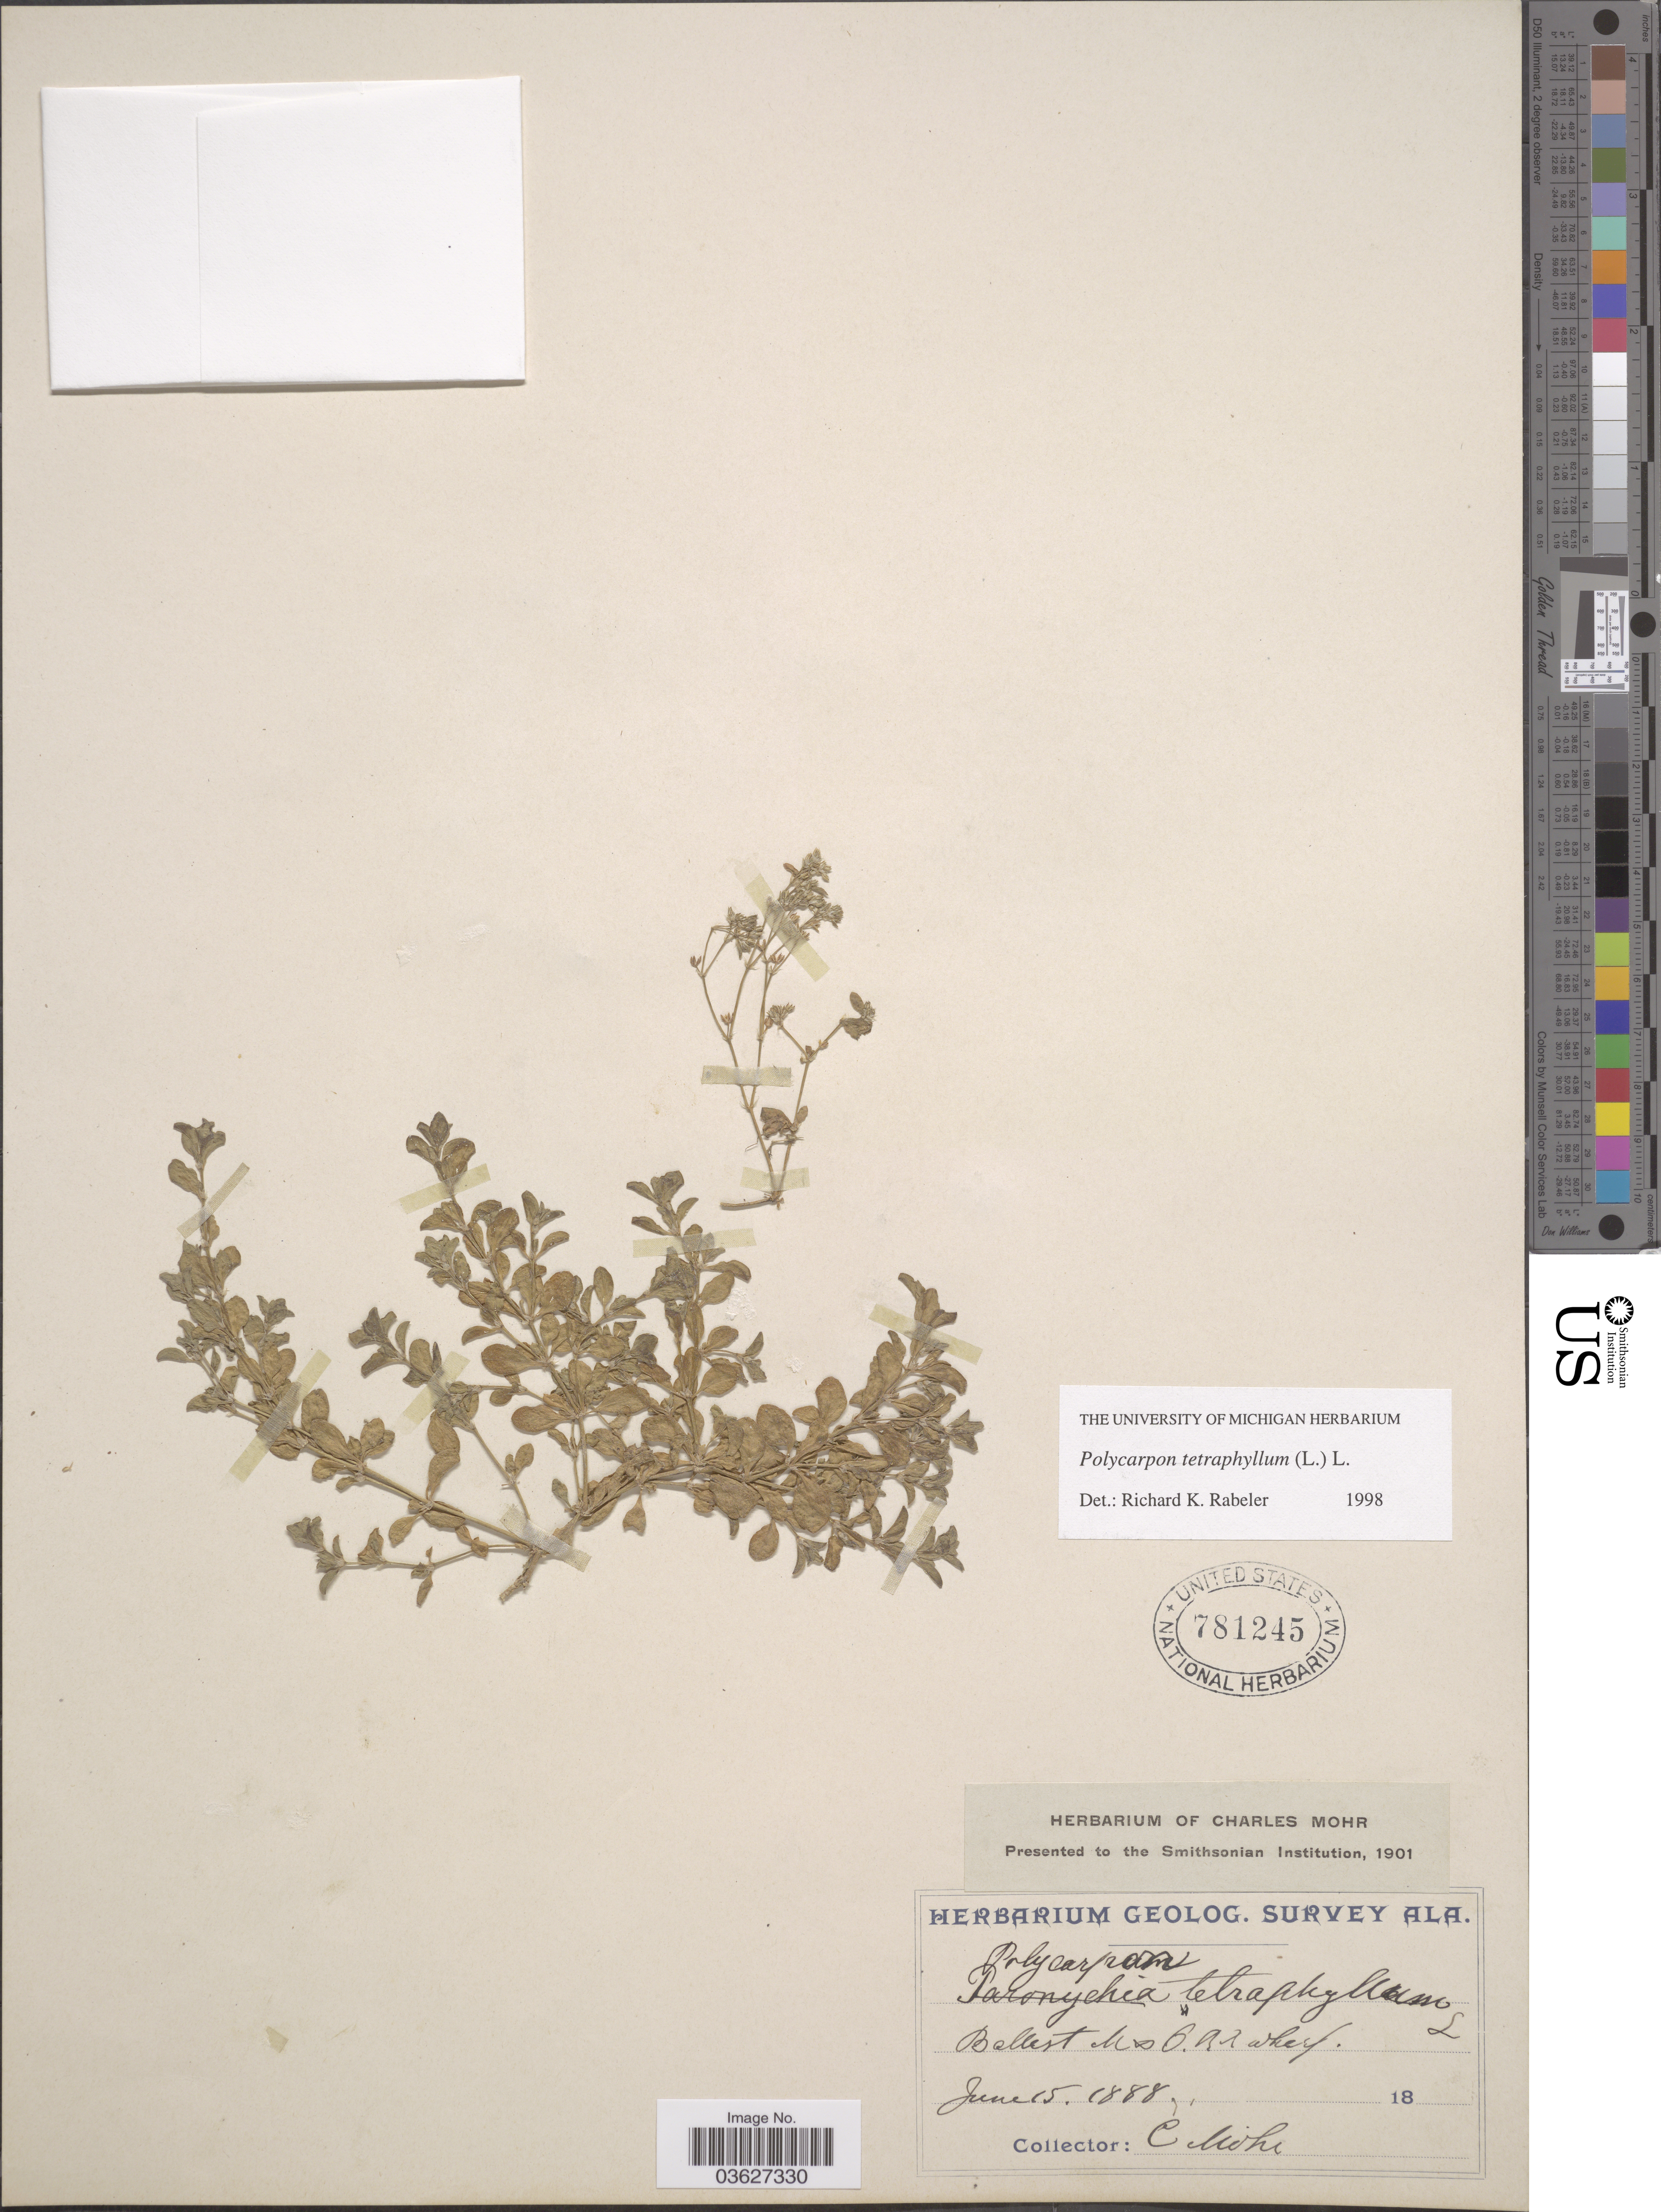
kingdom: Plantae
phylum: Tracheophyta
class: Magnoliopsida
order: Caryophyllales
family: Caryophyllaceae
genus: Polycarpon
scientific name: Polycarpon tetraphyllum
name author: (L.) L.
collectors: Mohr, C. T. (herbarium)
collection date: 1888-06-15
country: United States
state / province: Alabama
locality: Ballast M & O RR wharf.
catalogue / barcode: US 781245